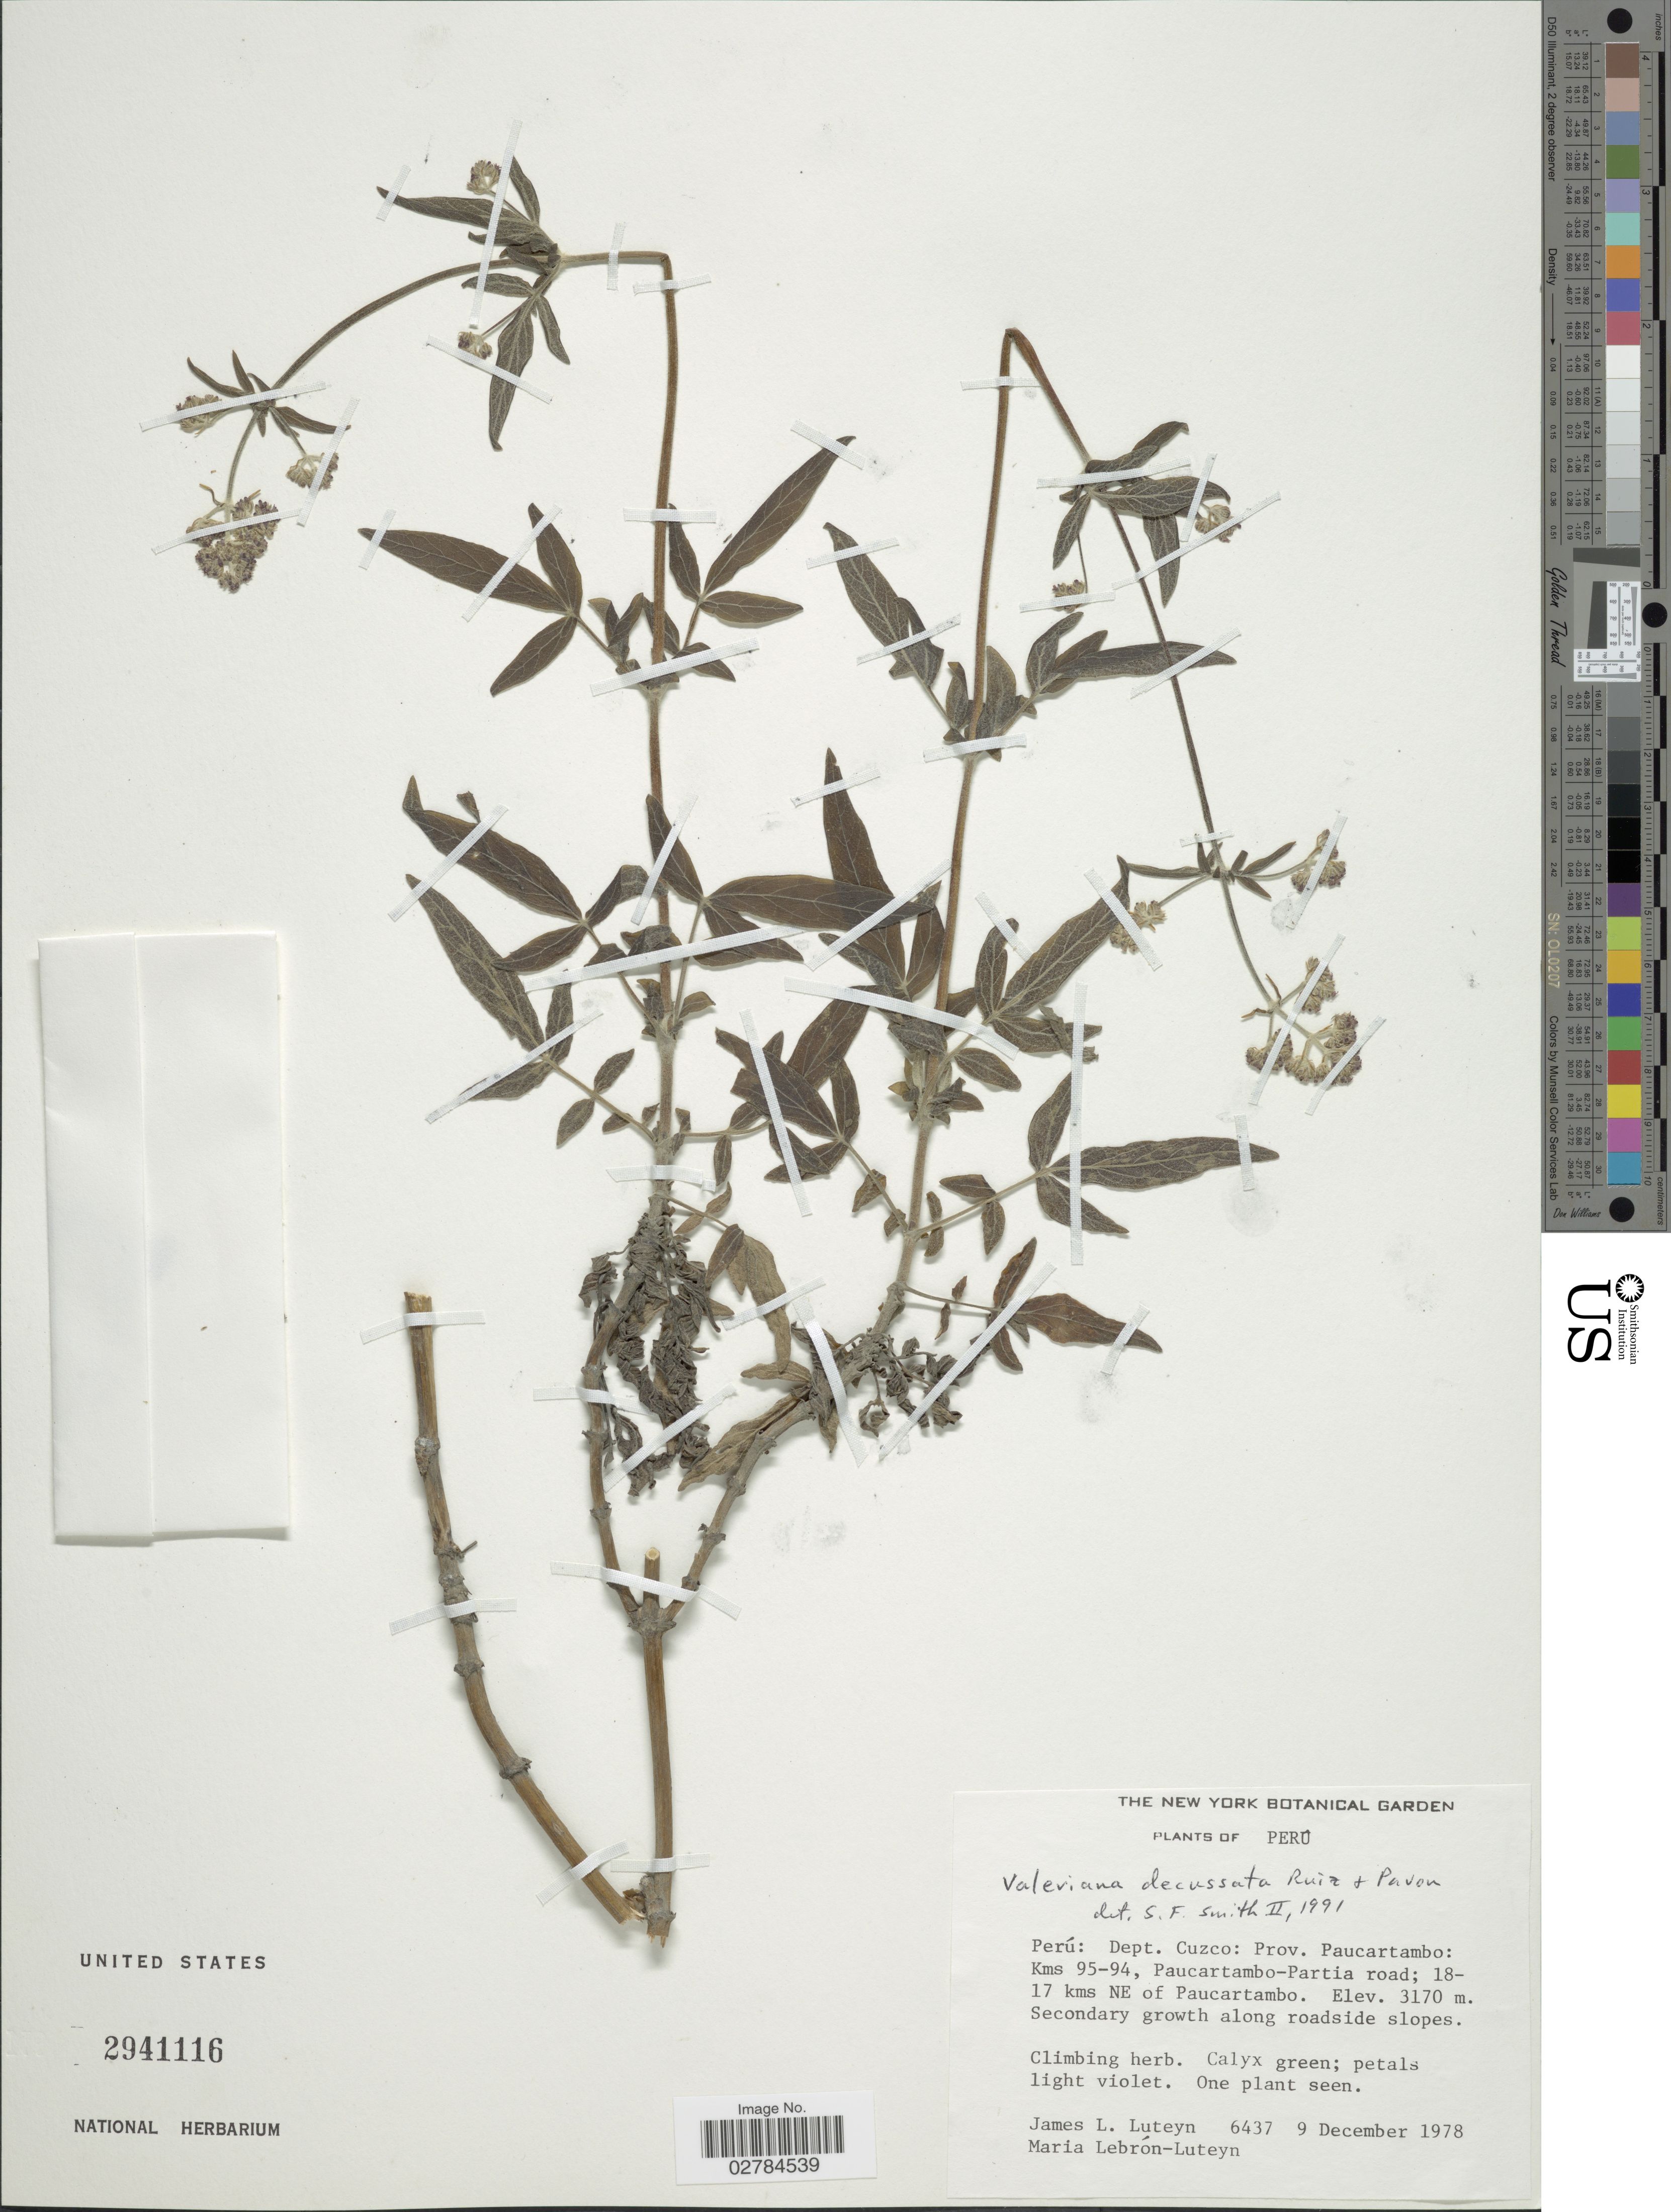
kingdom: Plantae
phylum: Tracheophyta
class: Magnoliopsida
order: Dipsacales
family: Caprifoliaceae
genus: Valeriana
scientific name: Valeriana decussata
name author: Ruiz & Pav.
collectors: J. L. Luteyn & M. L. Lebrón-Luteyn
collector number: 6437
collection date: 1978-12-09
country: Peru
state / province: Cusco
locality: Dept. Cuzco: Prov. Paucartambo: Kms 95-94, Paucartambo-Partia road; 18-17 kms NE of Paucartambo.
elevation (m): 3170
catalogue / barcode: US 2941116